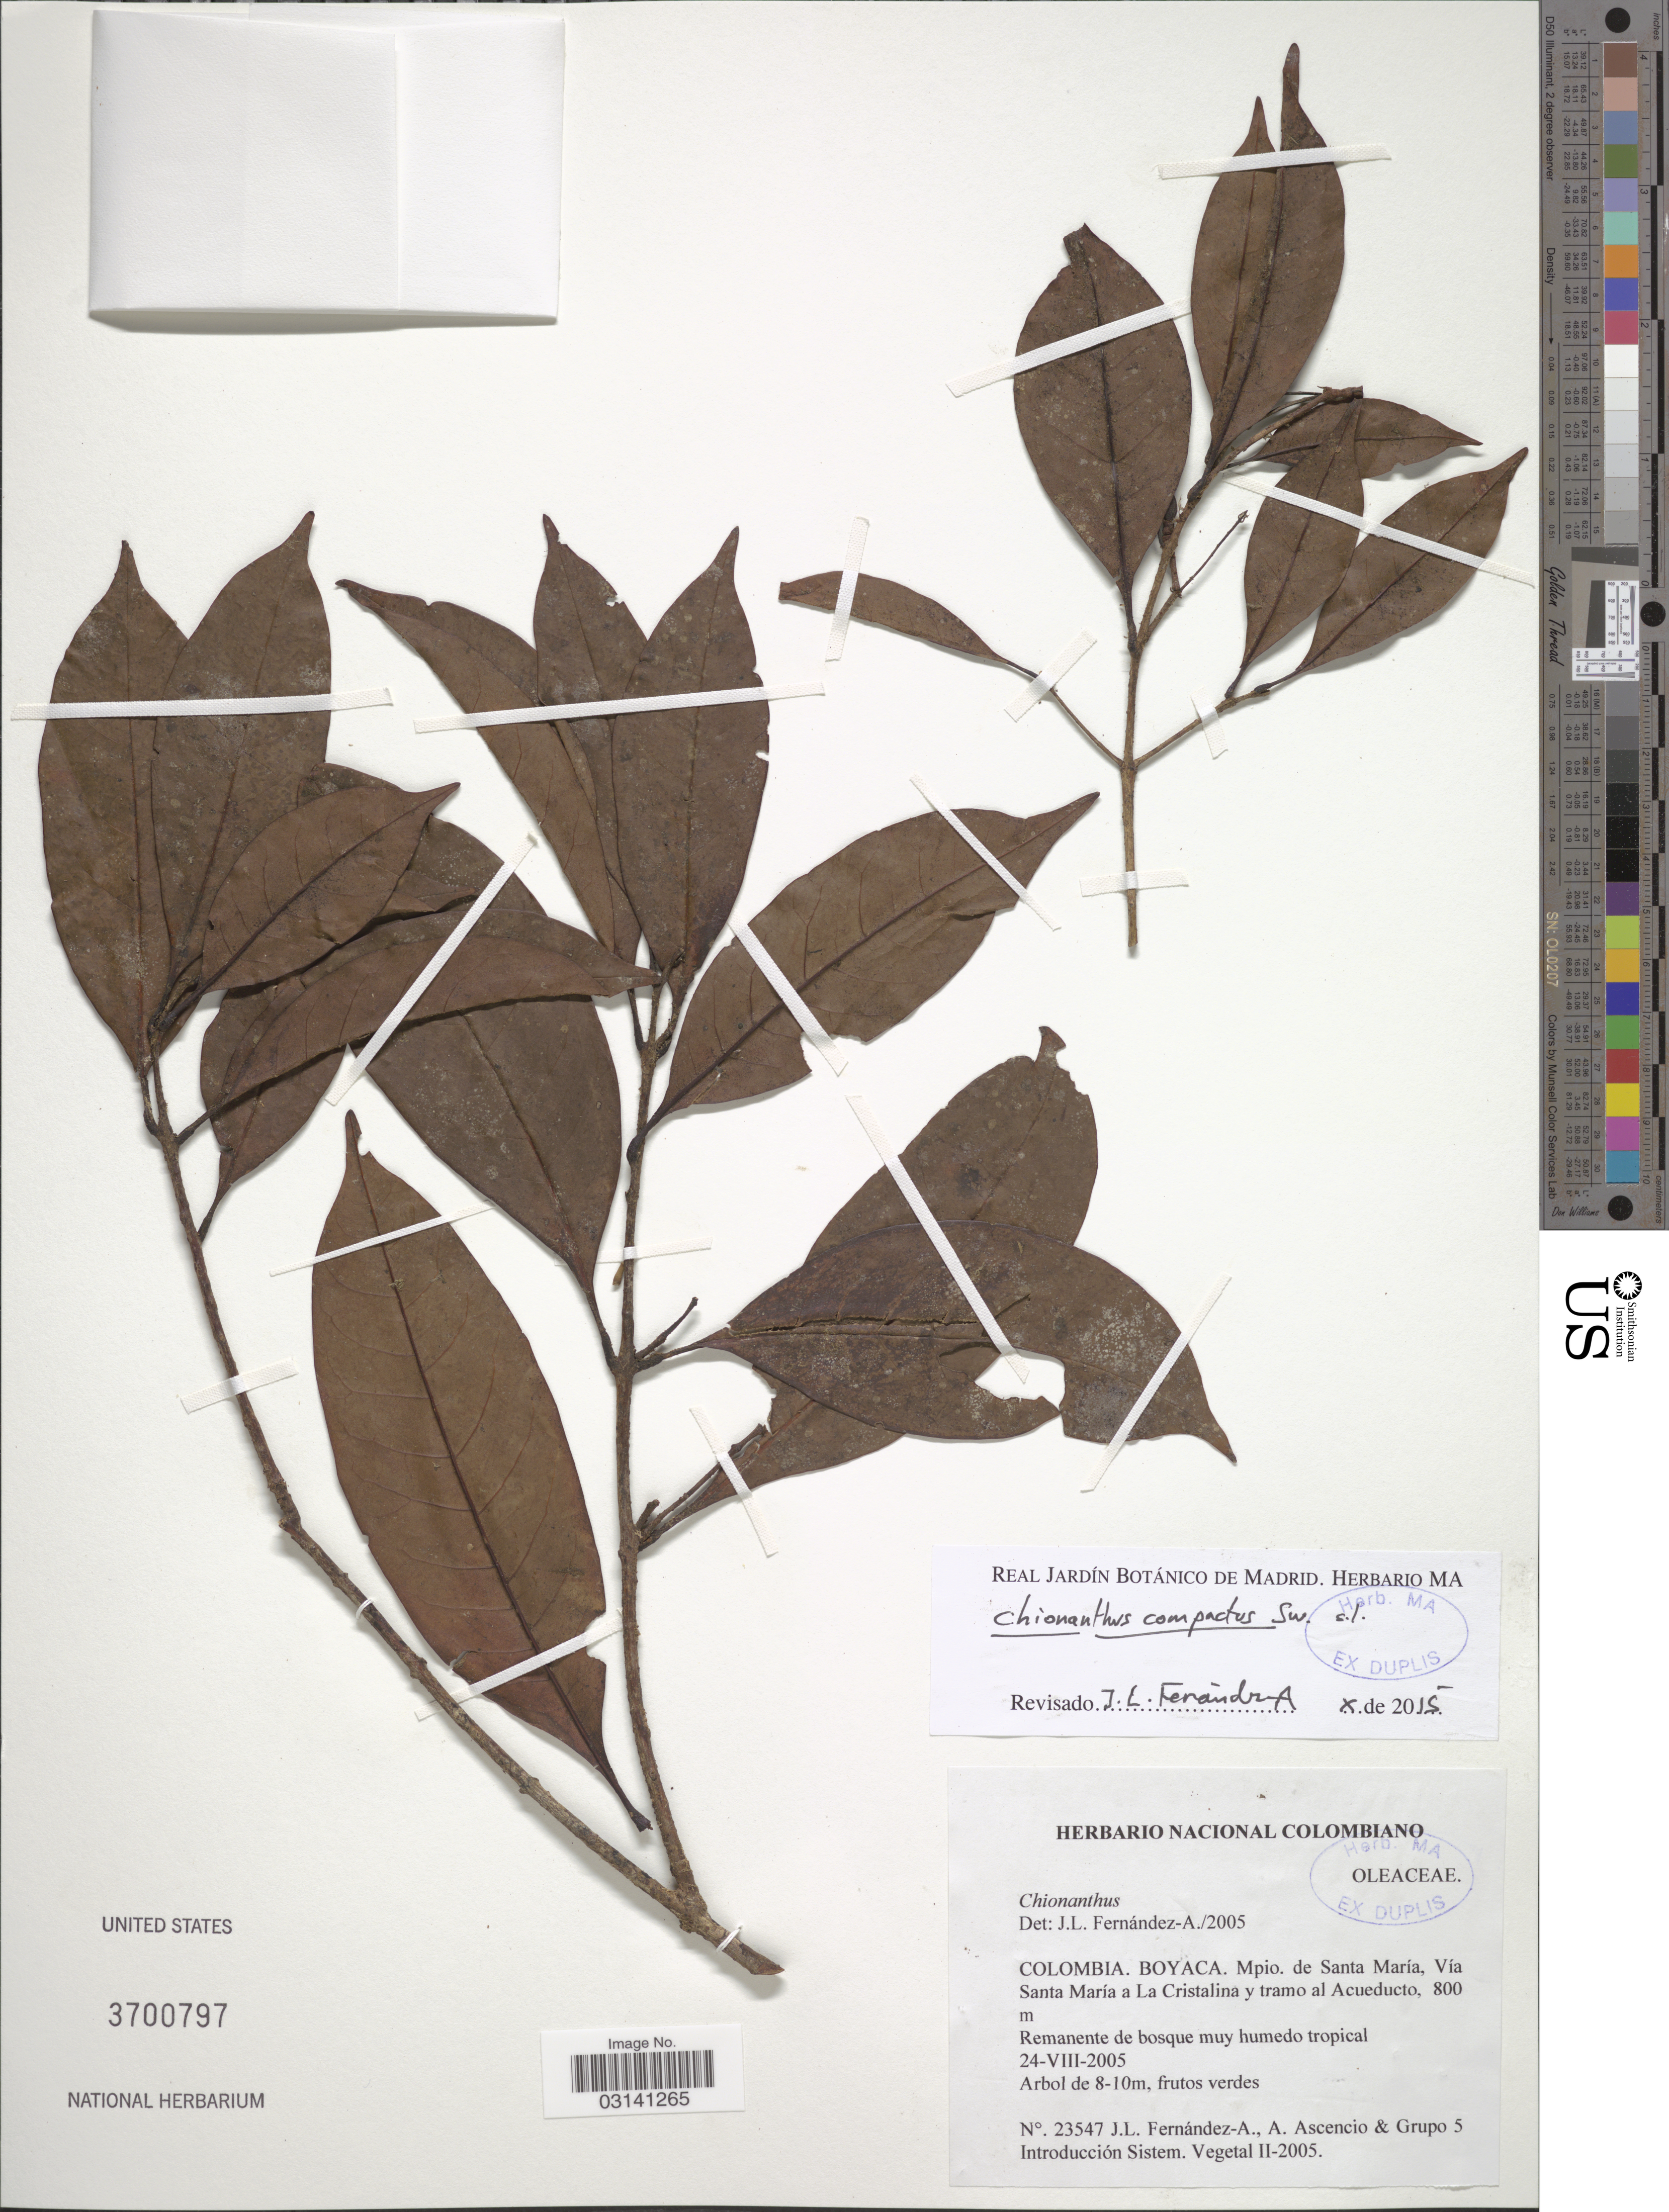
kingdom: Plantae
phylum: Tracheophyta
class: Magnoliopsida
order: Lamiales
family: Oleaceae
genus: Chionanthus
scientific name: Chionanthus compactus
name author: Sw.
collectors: J. Fernández, A. Ascencio & Grupo 5 Introducción Sistem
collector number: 23547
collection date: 2005-08-24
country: Colombia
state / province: Boyacá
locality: Mpio. de Santa María, Vía Santa María a La Cristalina y tramo al Acueducto.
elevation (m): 800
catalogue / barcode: US 3700797